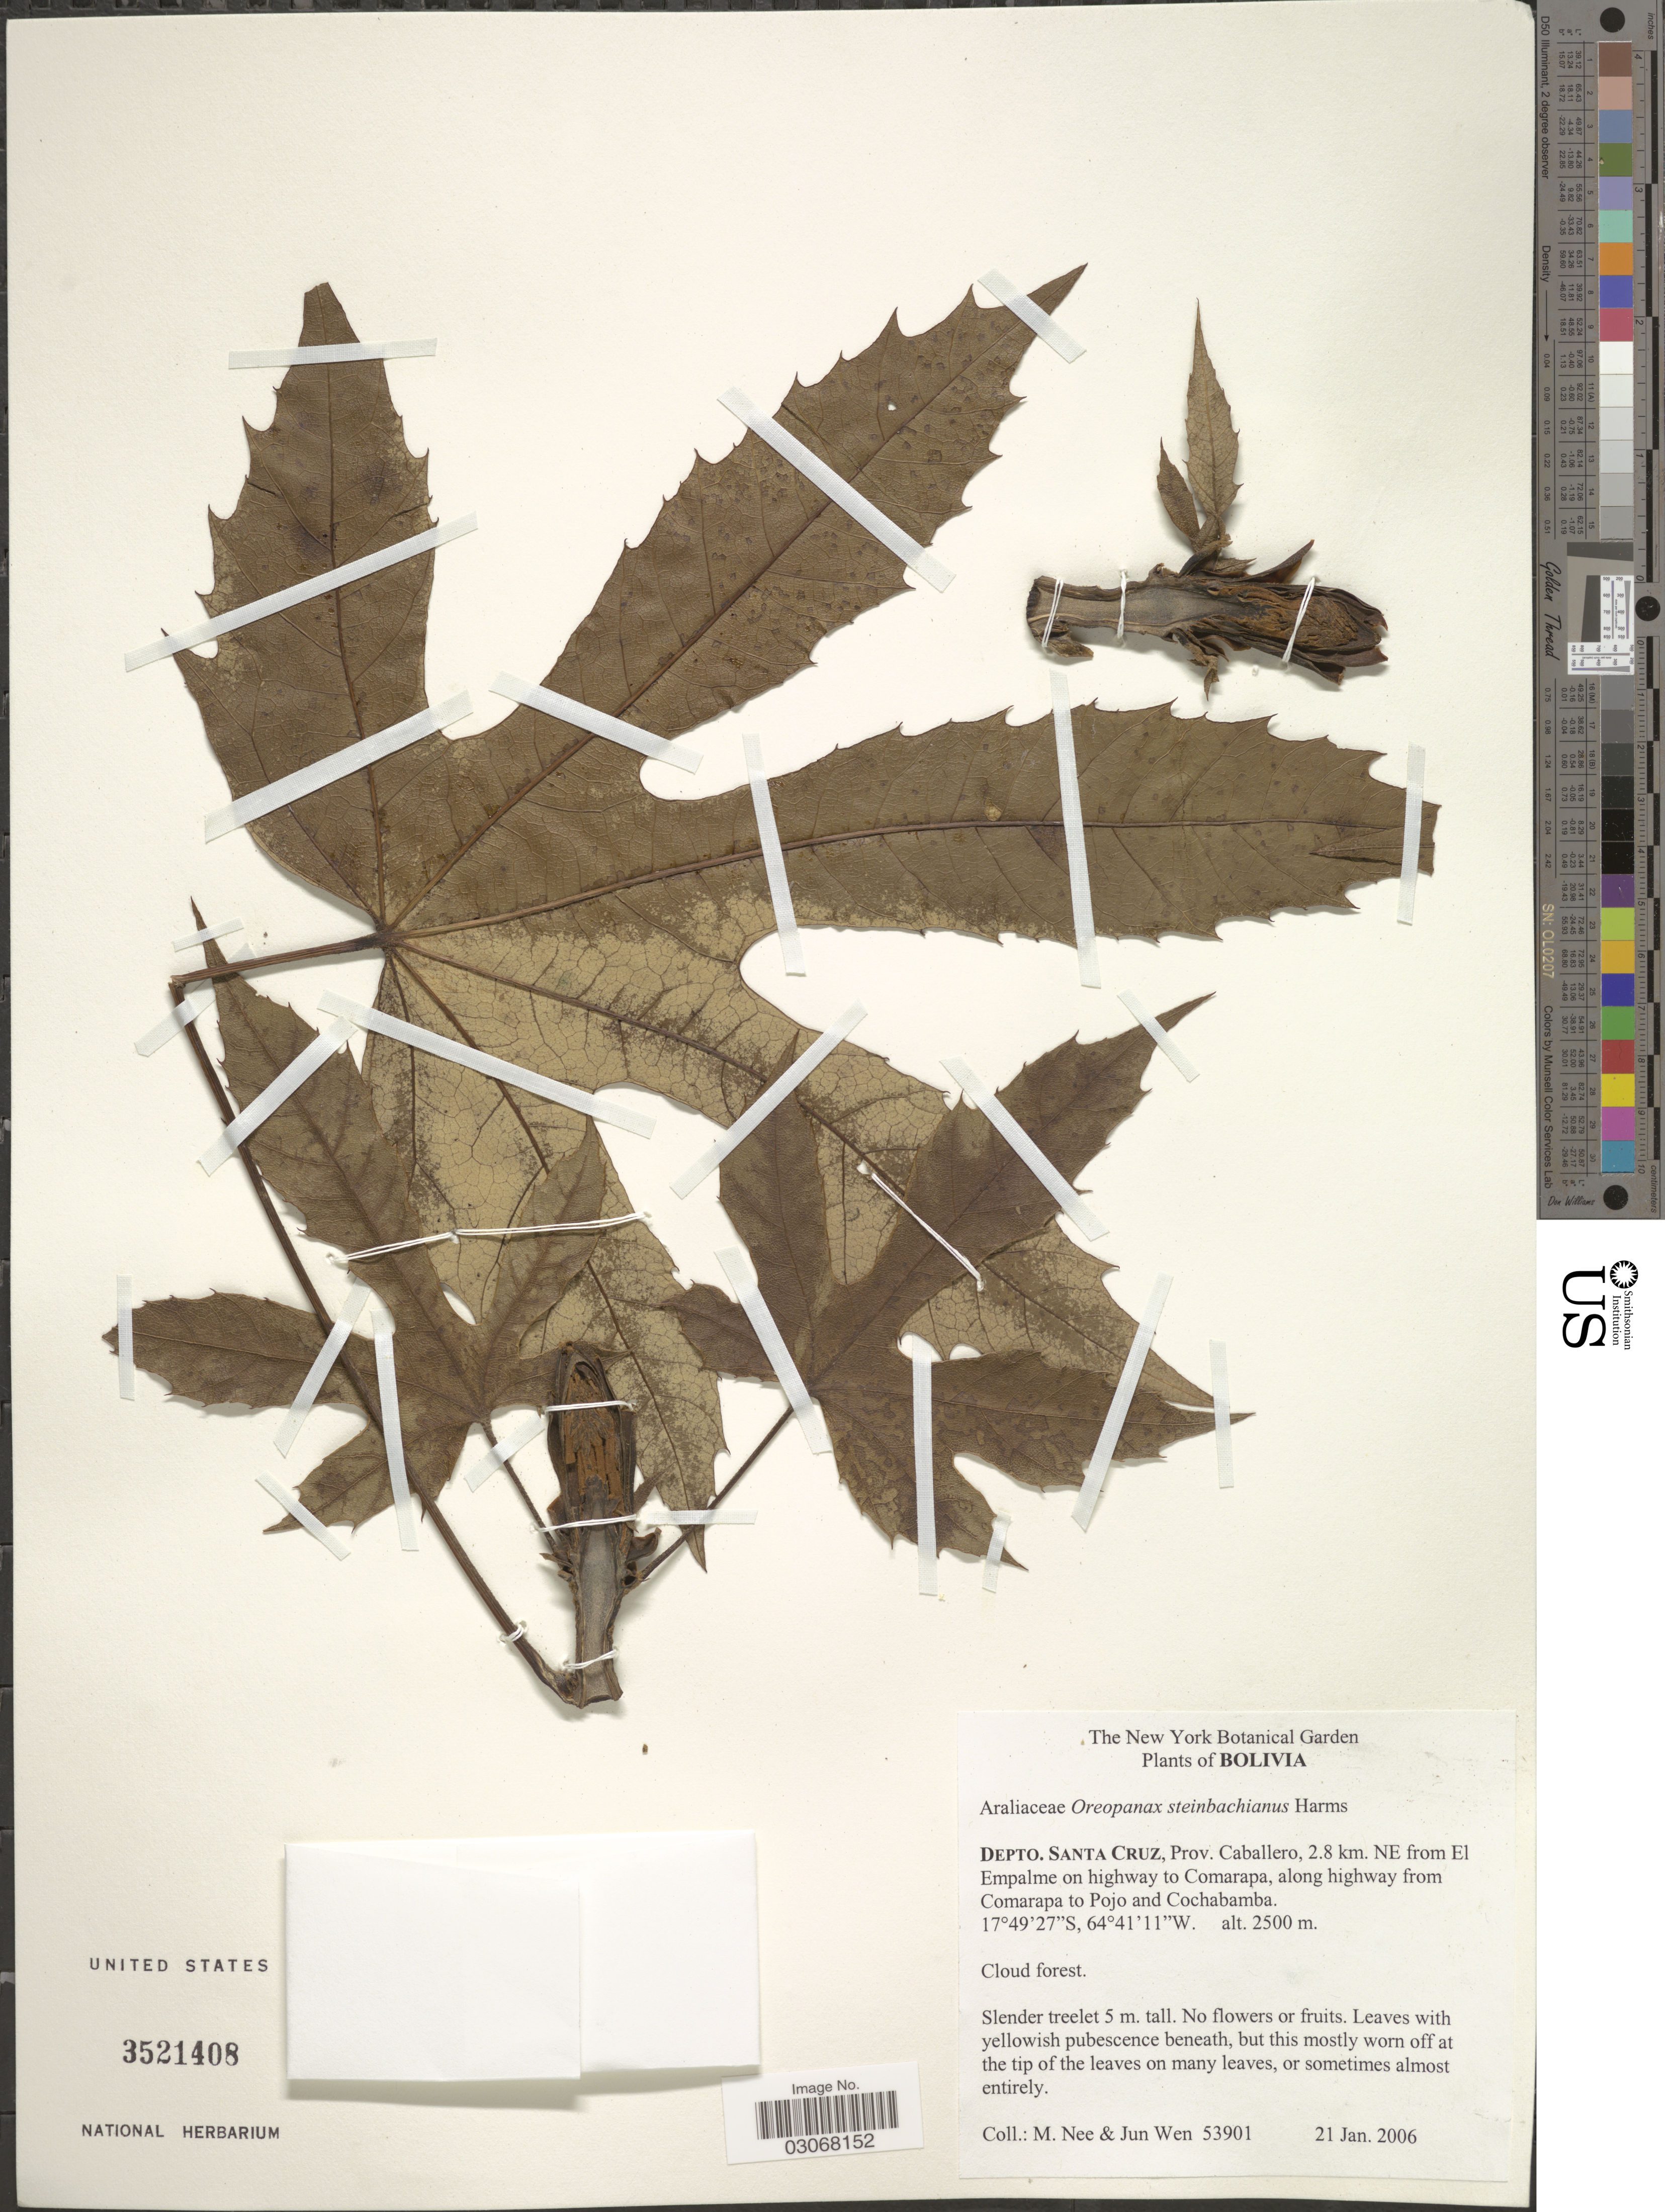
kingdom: Plantae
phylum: Tracheophyta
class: Magnoliopsida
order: Apiales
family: Araliaceae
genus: Oreopanax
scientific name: Oreopanax steinbachianus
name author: Harms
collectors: M. Nee & J. Wen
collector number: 53901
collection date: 2006-01-21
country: Bolivia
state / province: Santa Cruz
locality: Depto. Santa Cruz, Prov. Caballero, 2.8 km. NE from El Empalme on highway to Comarapa, along highway from Comarapa to Pojo and Cochabamba.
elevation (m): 2500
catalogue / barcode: US 3521408